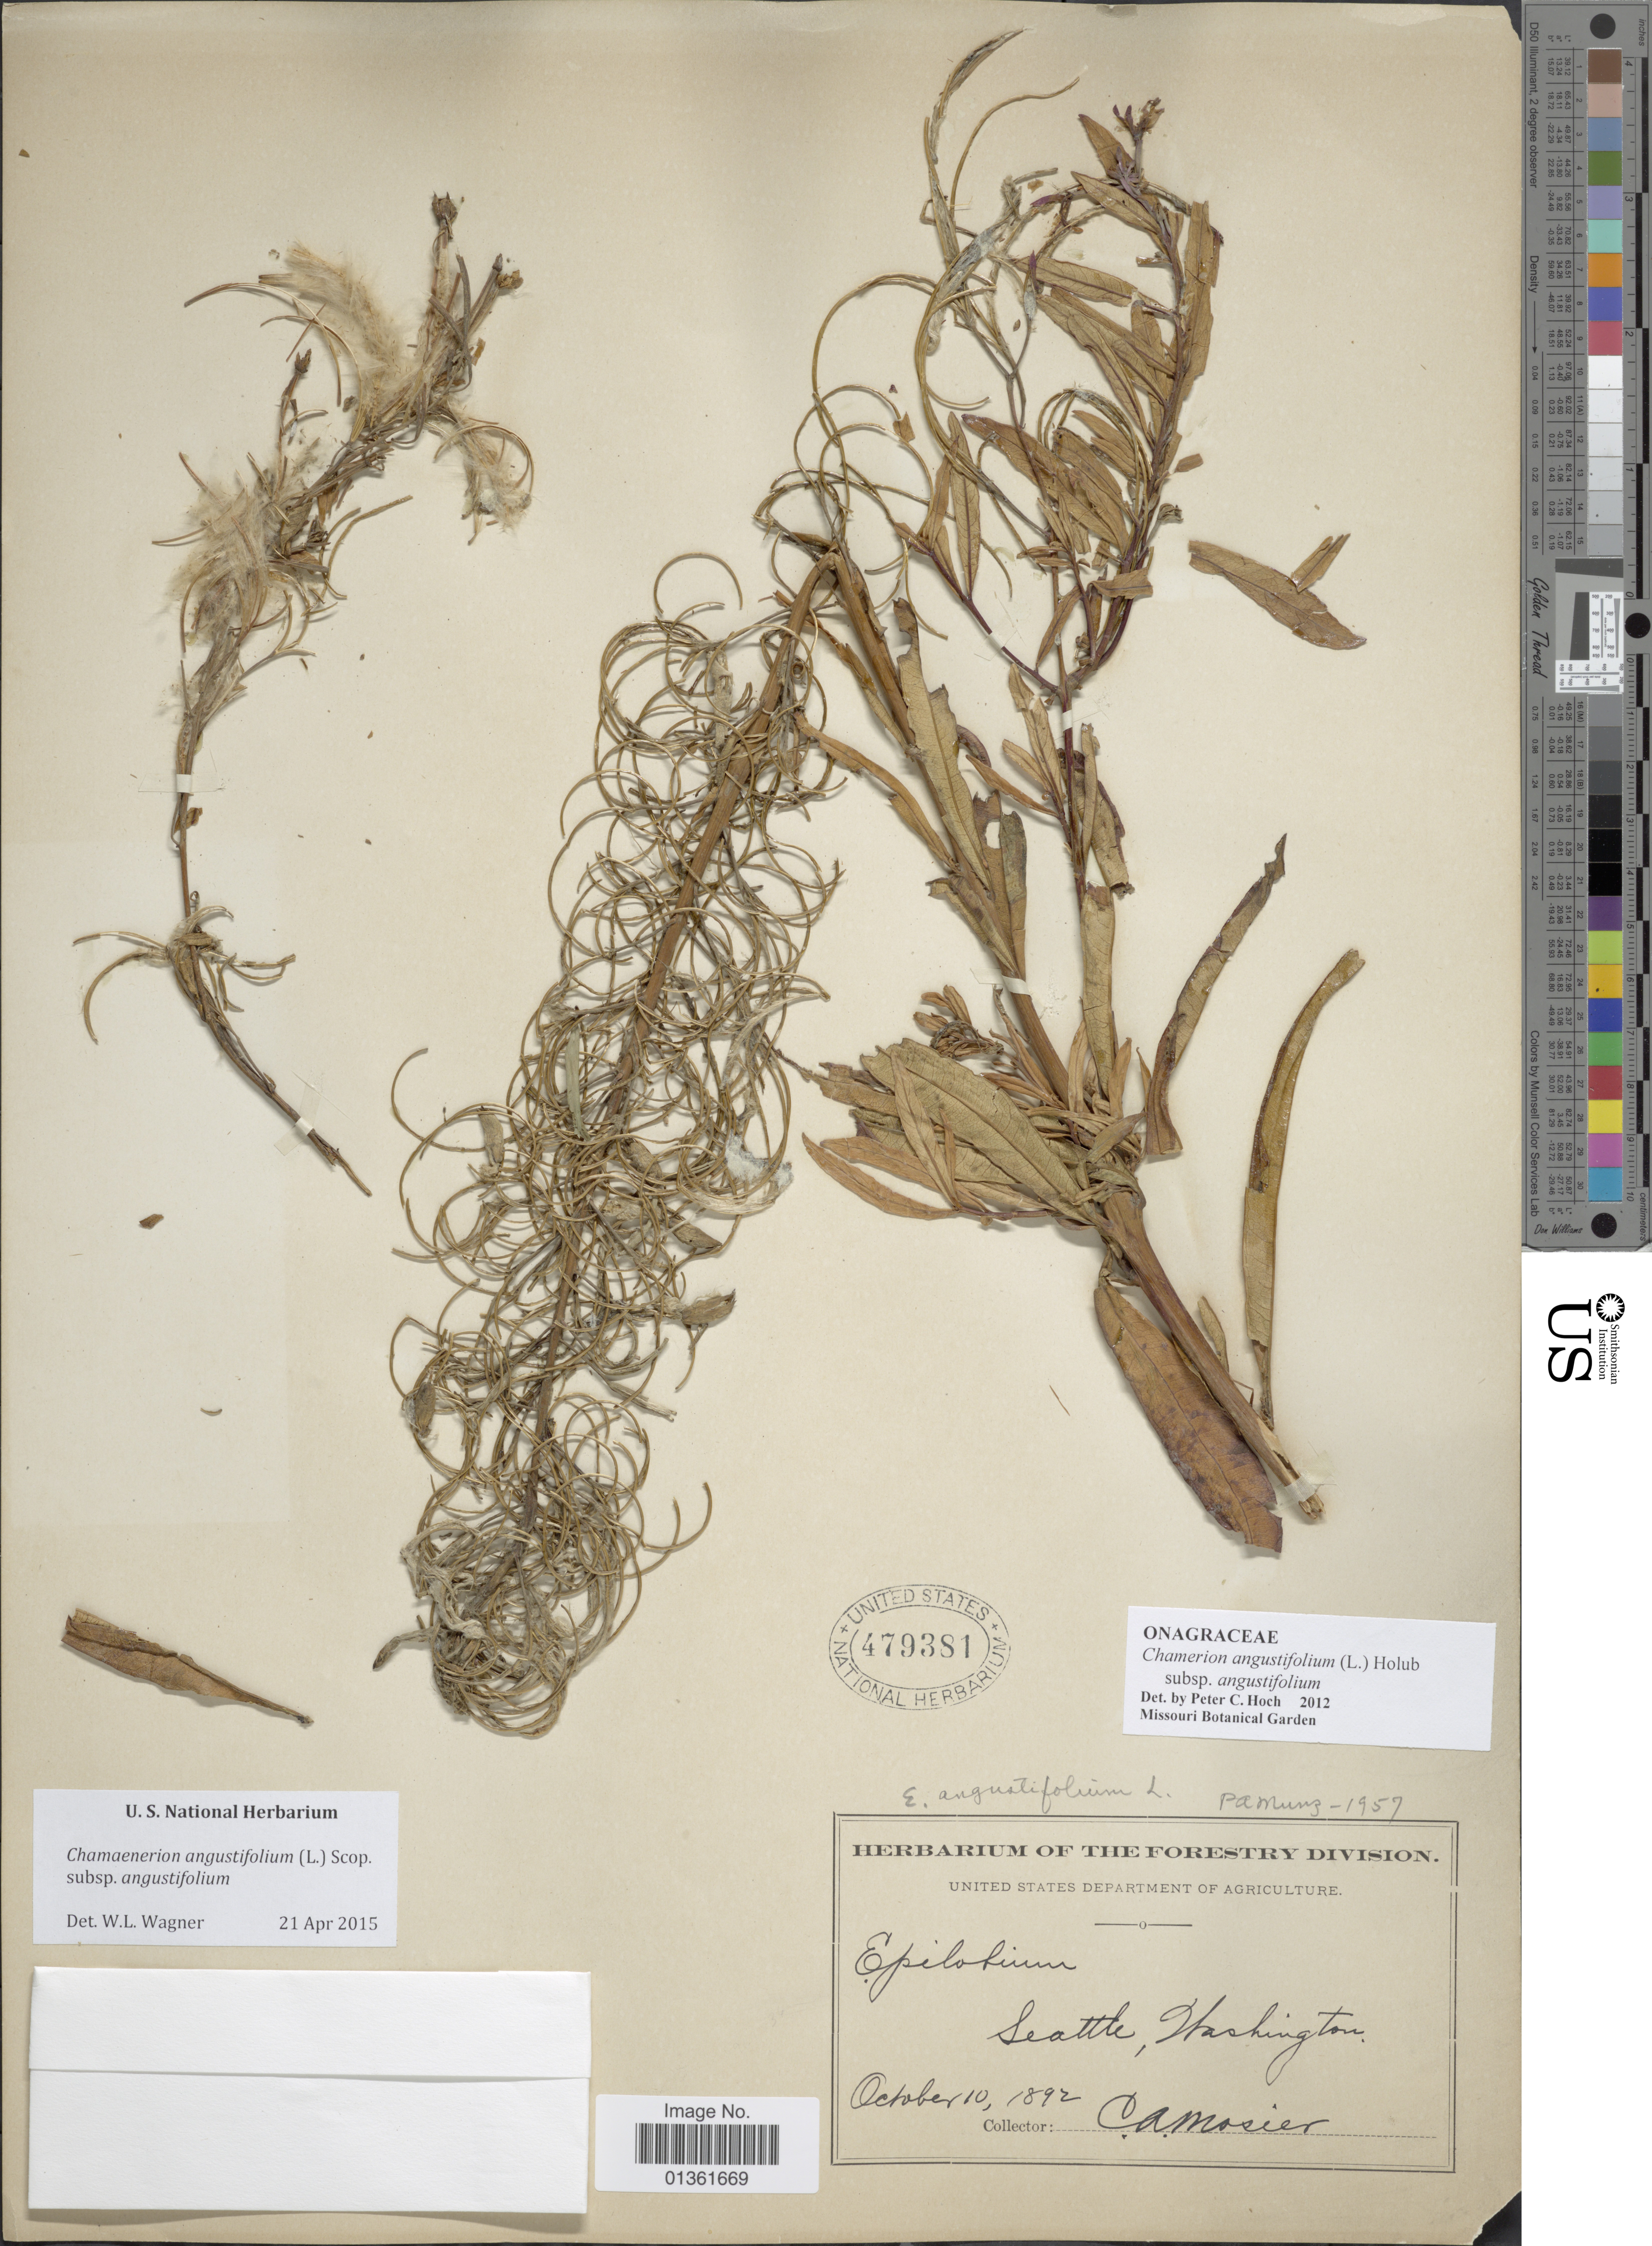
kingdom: Plantae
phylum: Tracheophyta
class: Magnoliopsida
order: Myrtales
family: Onagraceae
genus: Chamaenerion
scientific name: Chamaenerion angustifolium subsp. angustifolium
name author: (L.) Scop.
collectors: C. A. Mosier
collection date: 1892-10-10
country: United States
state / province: Washington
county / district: King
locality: Seattle.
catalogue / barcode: US 479381